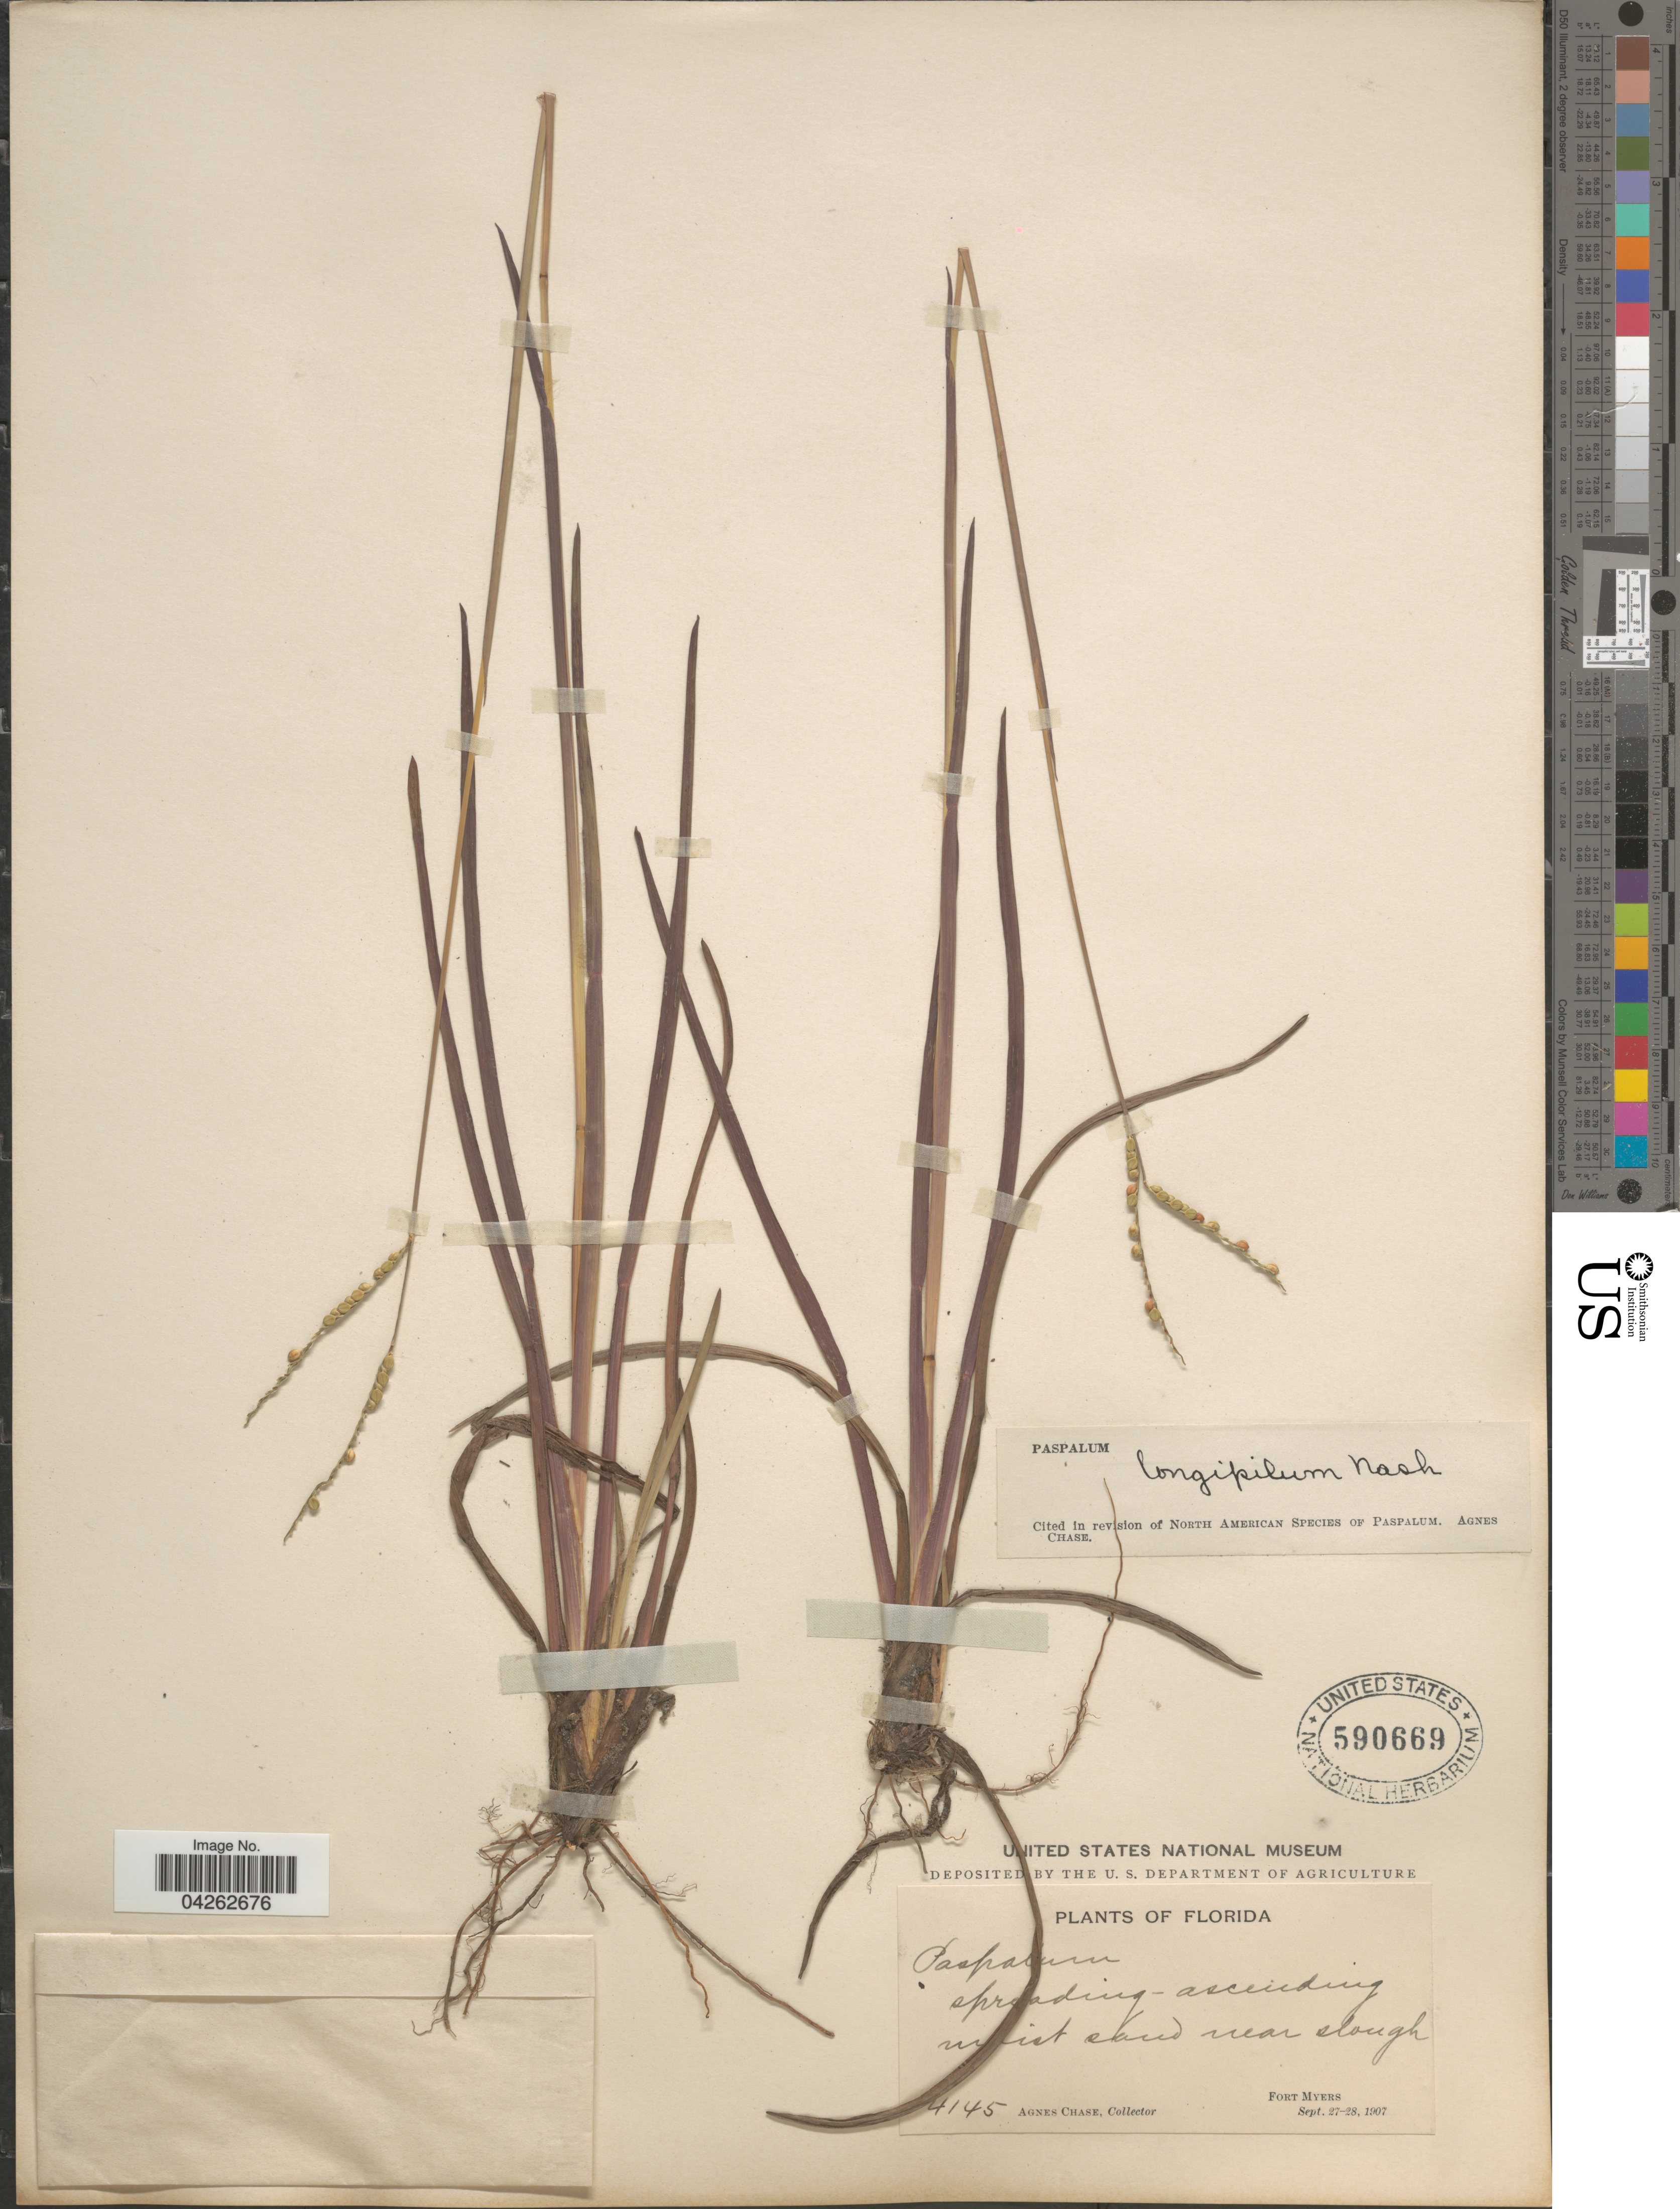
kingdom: Plantae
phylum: Tracheophyta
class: Liliopsida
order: Poales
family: Poaceae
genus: Paspalum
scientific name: Paspalum longipilum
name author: Nash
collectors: A. Chase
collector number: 4145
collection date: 1907-09-27/1907-09-28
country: United States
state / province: Florida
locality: Moist sand near slough. Fort Myers.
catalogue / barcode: US 590669